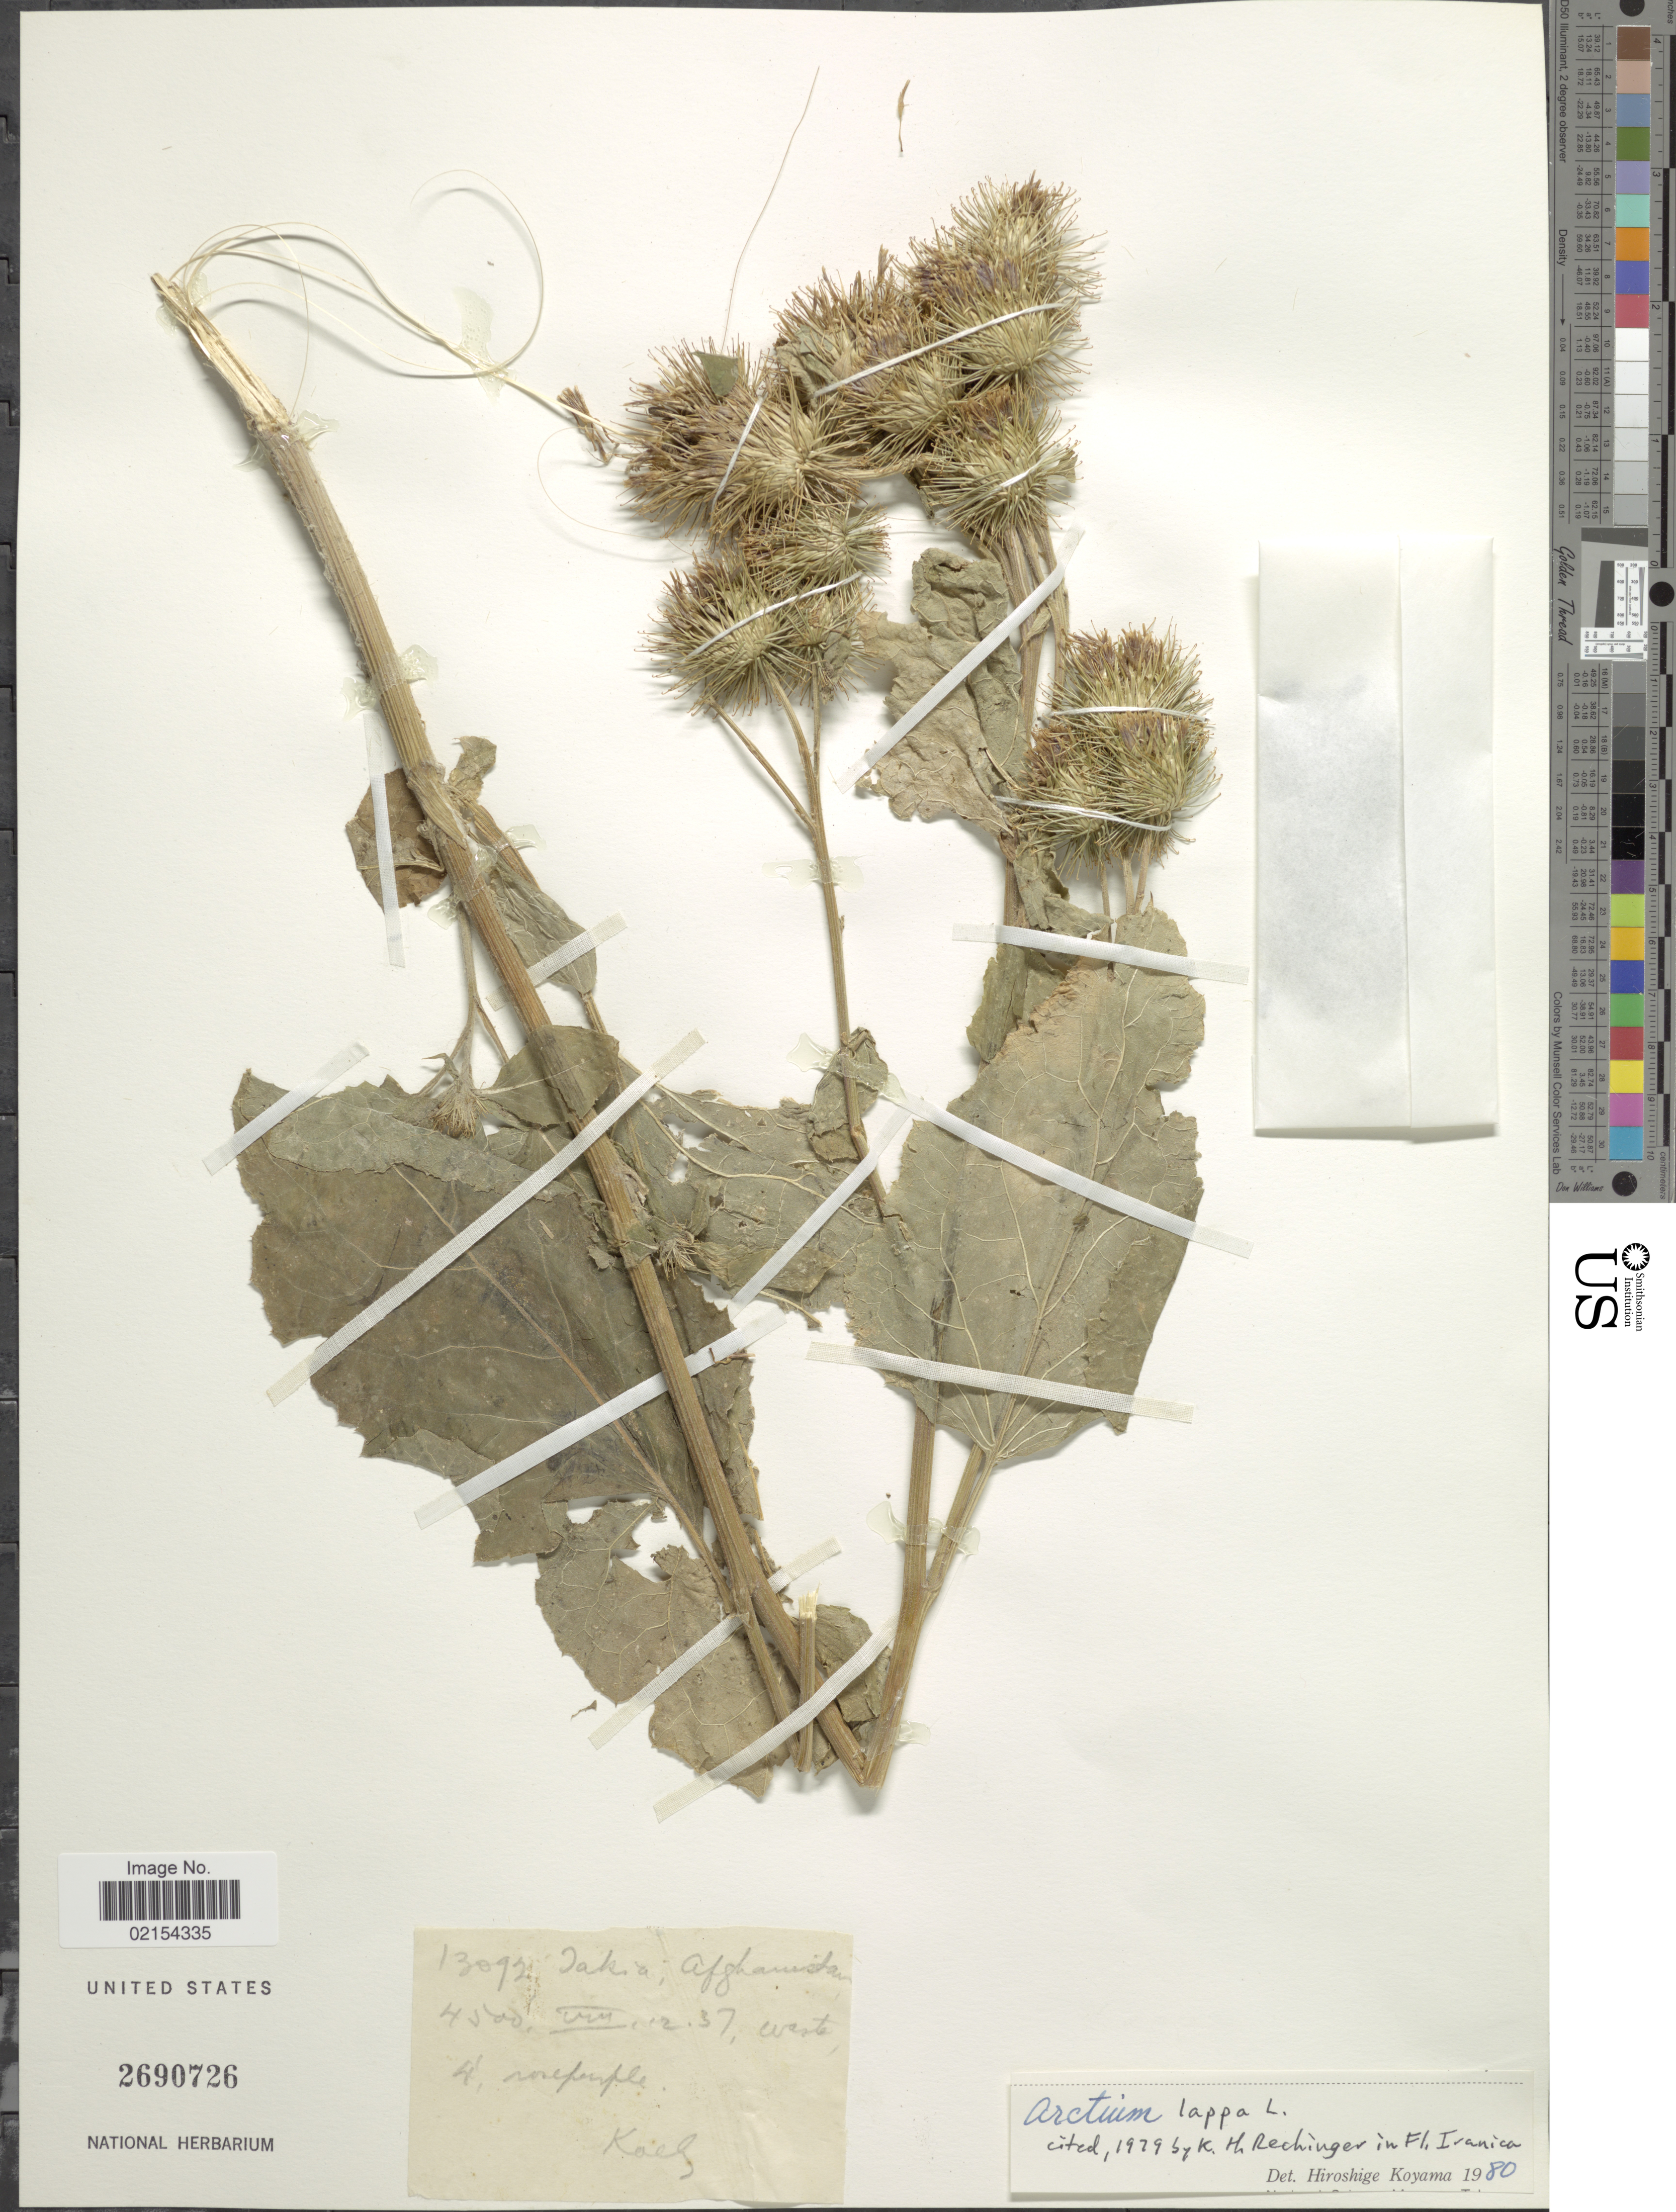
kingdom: Plantae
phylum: Tracheophyta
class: Magnoliopsida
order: Asterales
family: Asteraceae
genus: Arctium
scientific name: Arctium lappa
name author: L.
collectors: Kolg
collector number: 13092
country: Afghanistan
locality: Jakia, Afghanistan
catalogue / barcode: US 2690726